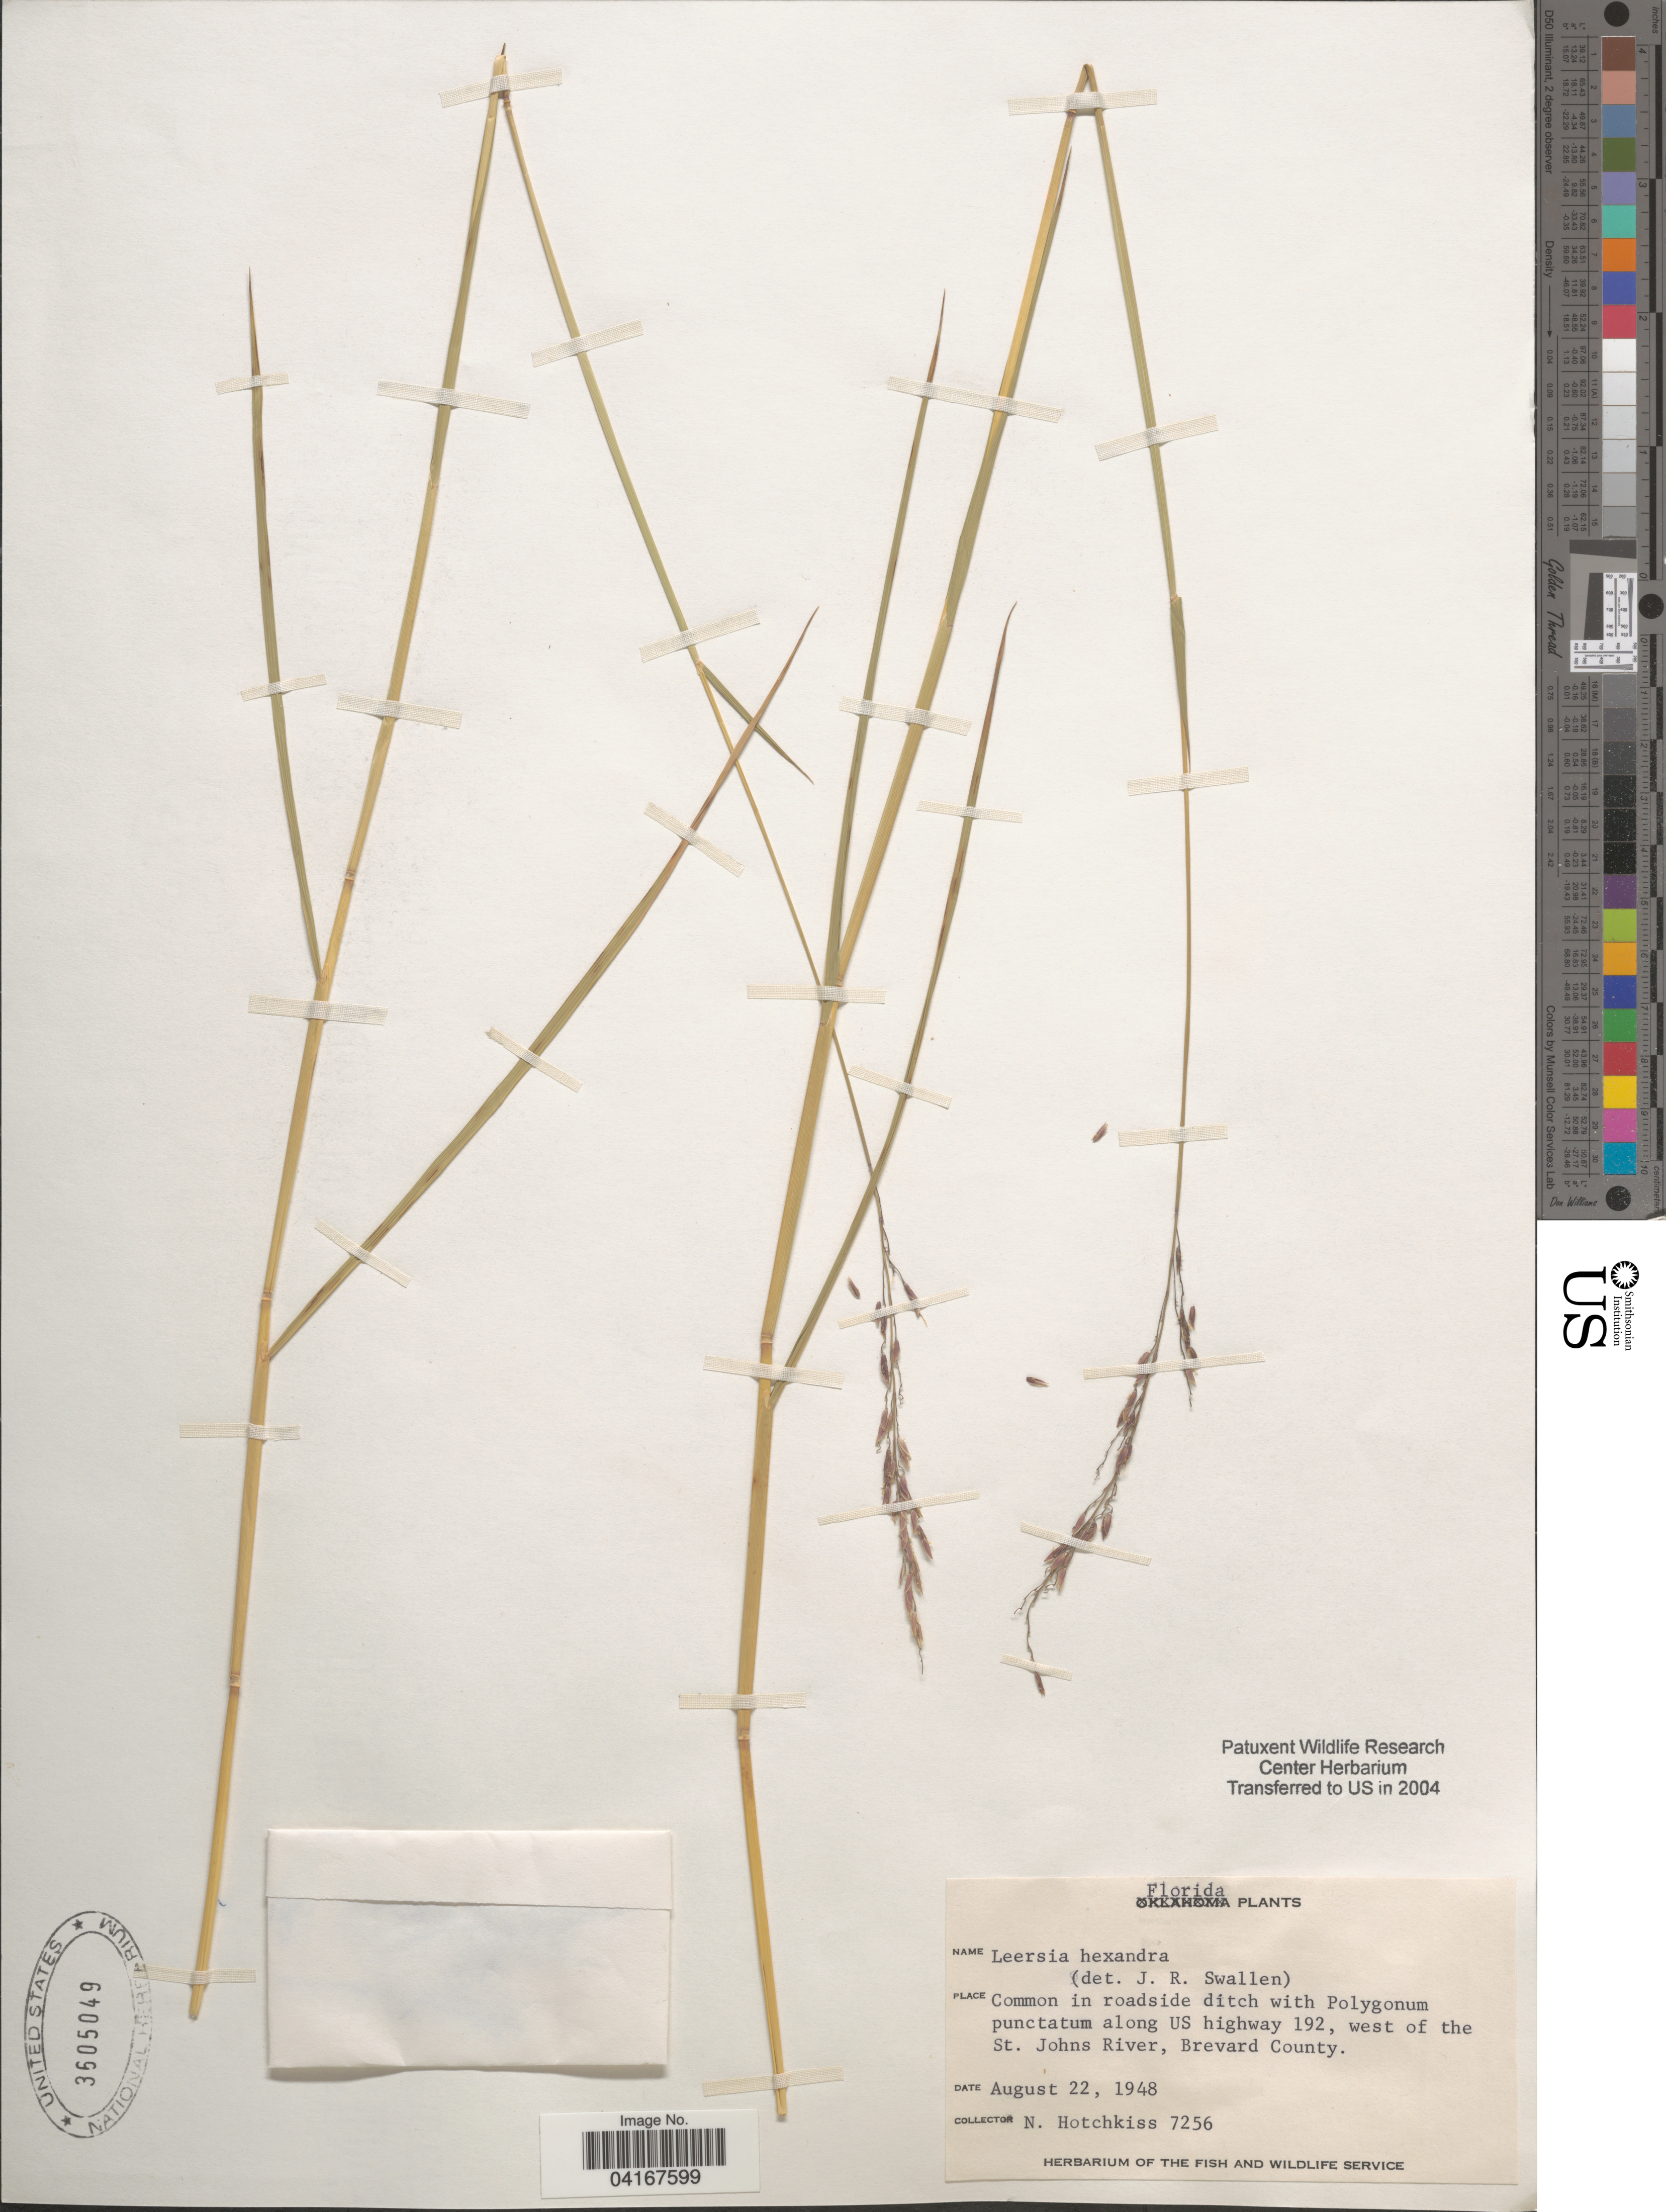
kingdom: Plantae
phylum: Tracheophyta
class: Liliopsida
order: Poales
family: Poaceae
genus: Leersia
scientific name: Leersia hexandra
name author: Sw.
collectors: N. Hotchkiss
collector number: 7256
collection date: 1948-08-22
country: United States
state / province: Florida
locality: Common in roadside ditch with Polygonum punctatum along US highway 192, west of the St. Johs River, Brevard County.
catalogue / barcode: US 3605049